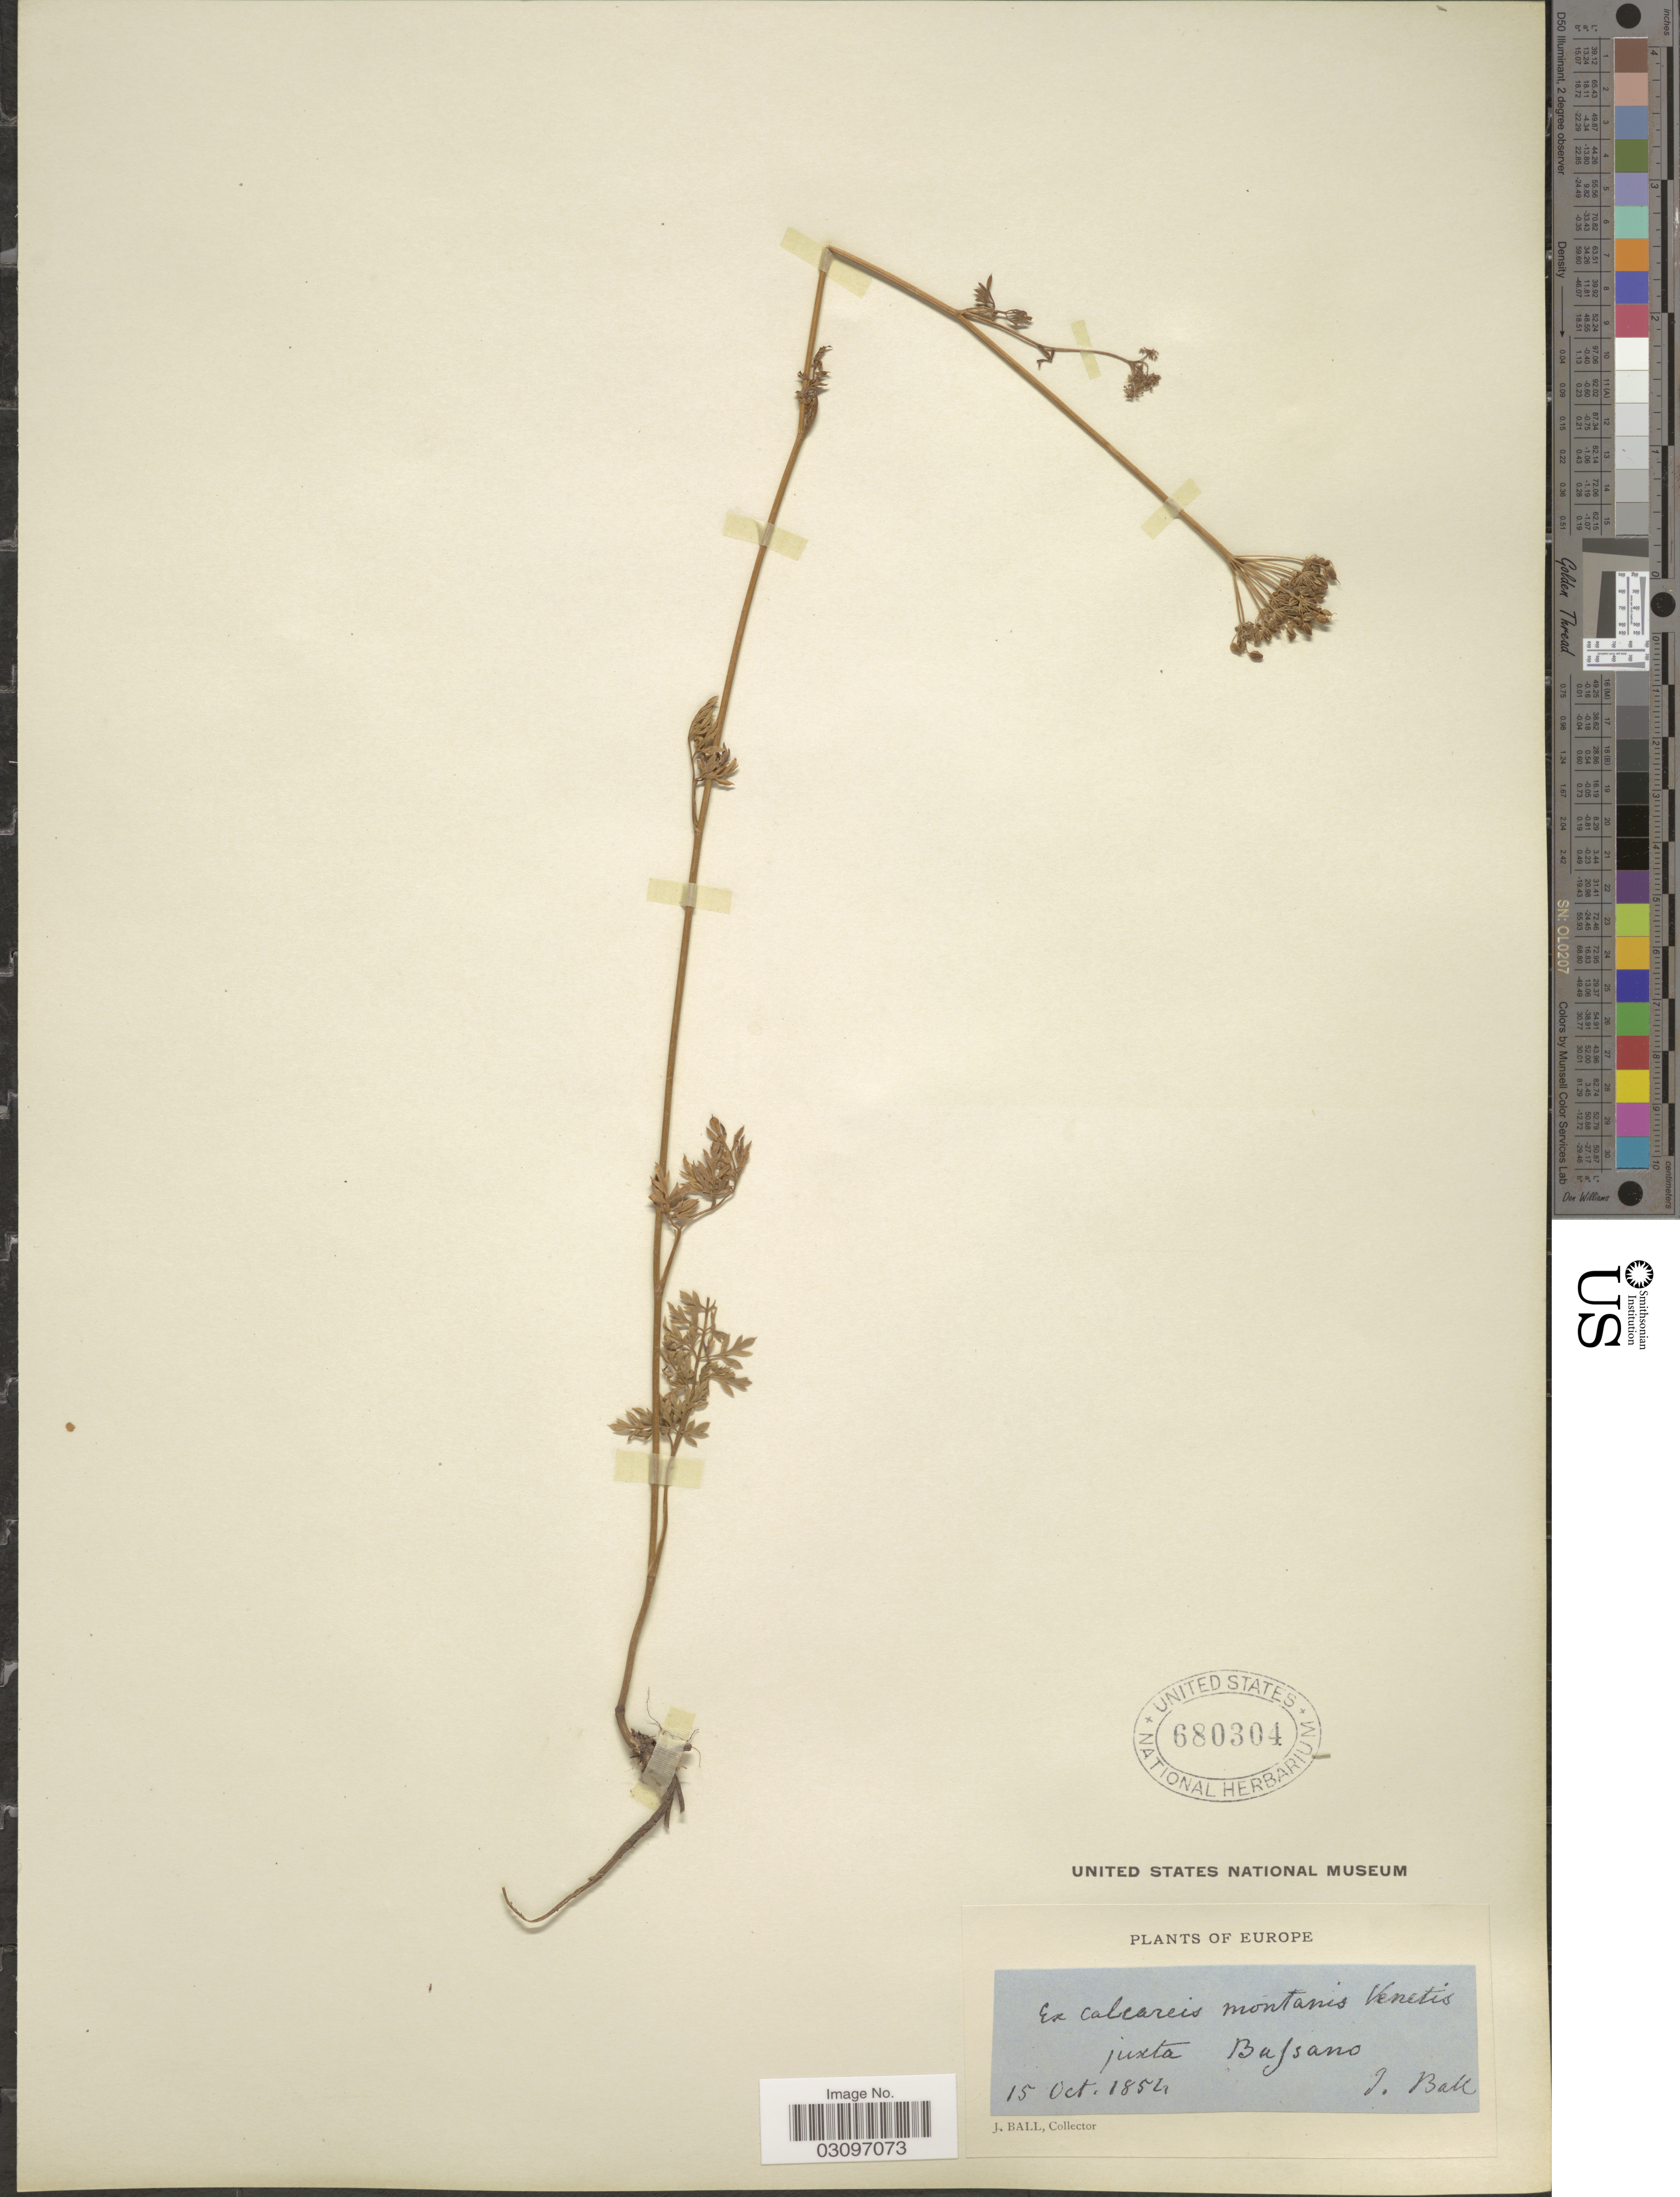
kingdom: Plantae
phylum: Tracheophyta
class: Magnoliopsida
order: Apiales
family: Apiaceae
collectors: J. Ball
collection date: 1854-10-15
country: Italy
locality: Europe. Ex calcareis montanis Venetis juxta Bassano.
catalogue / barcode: US 680304